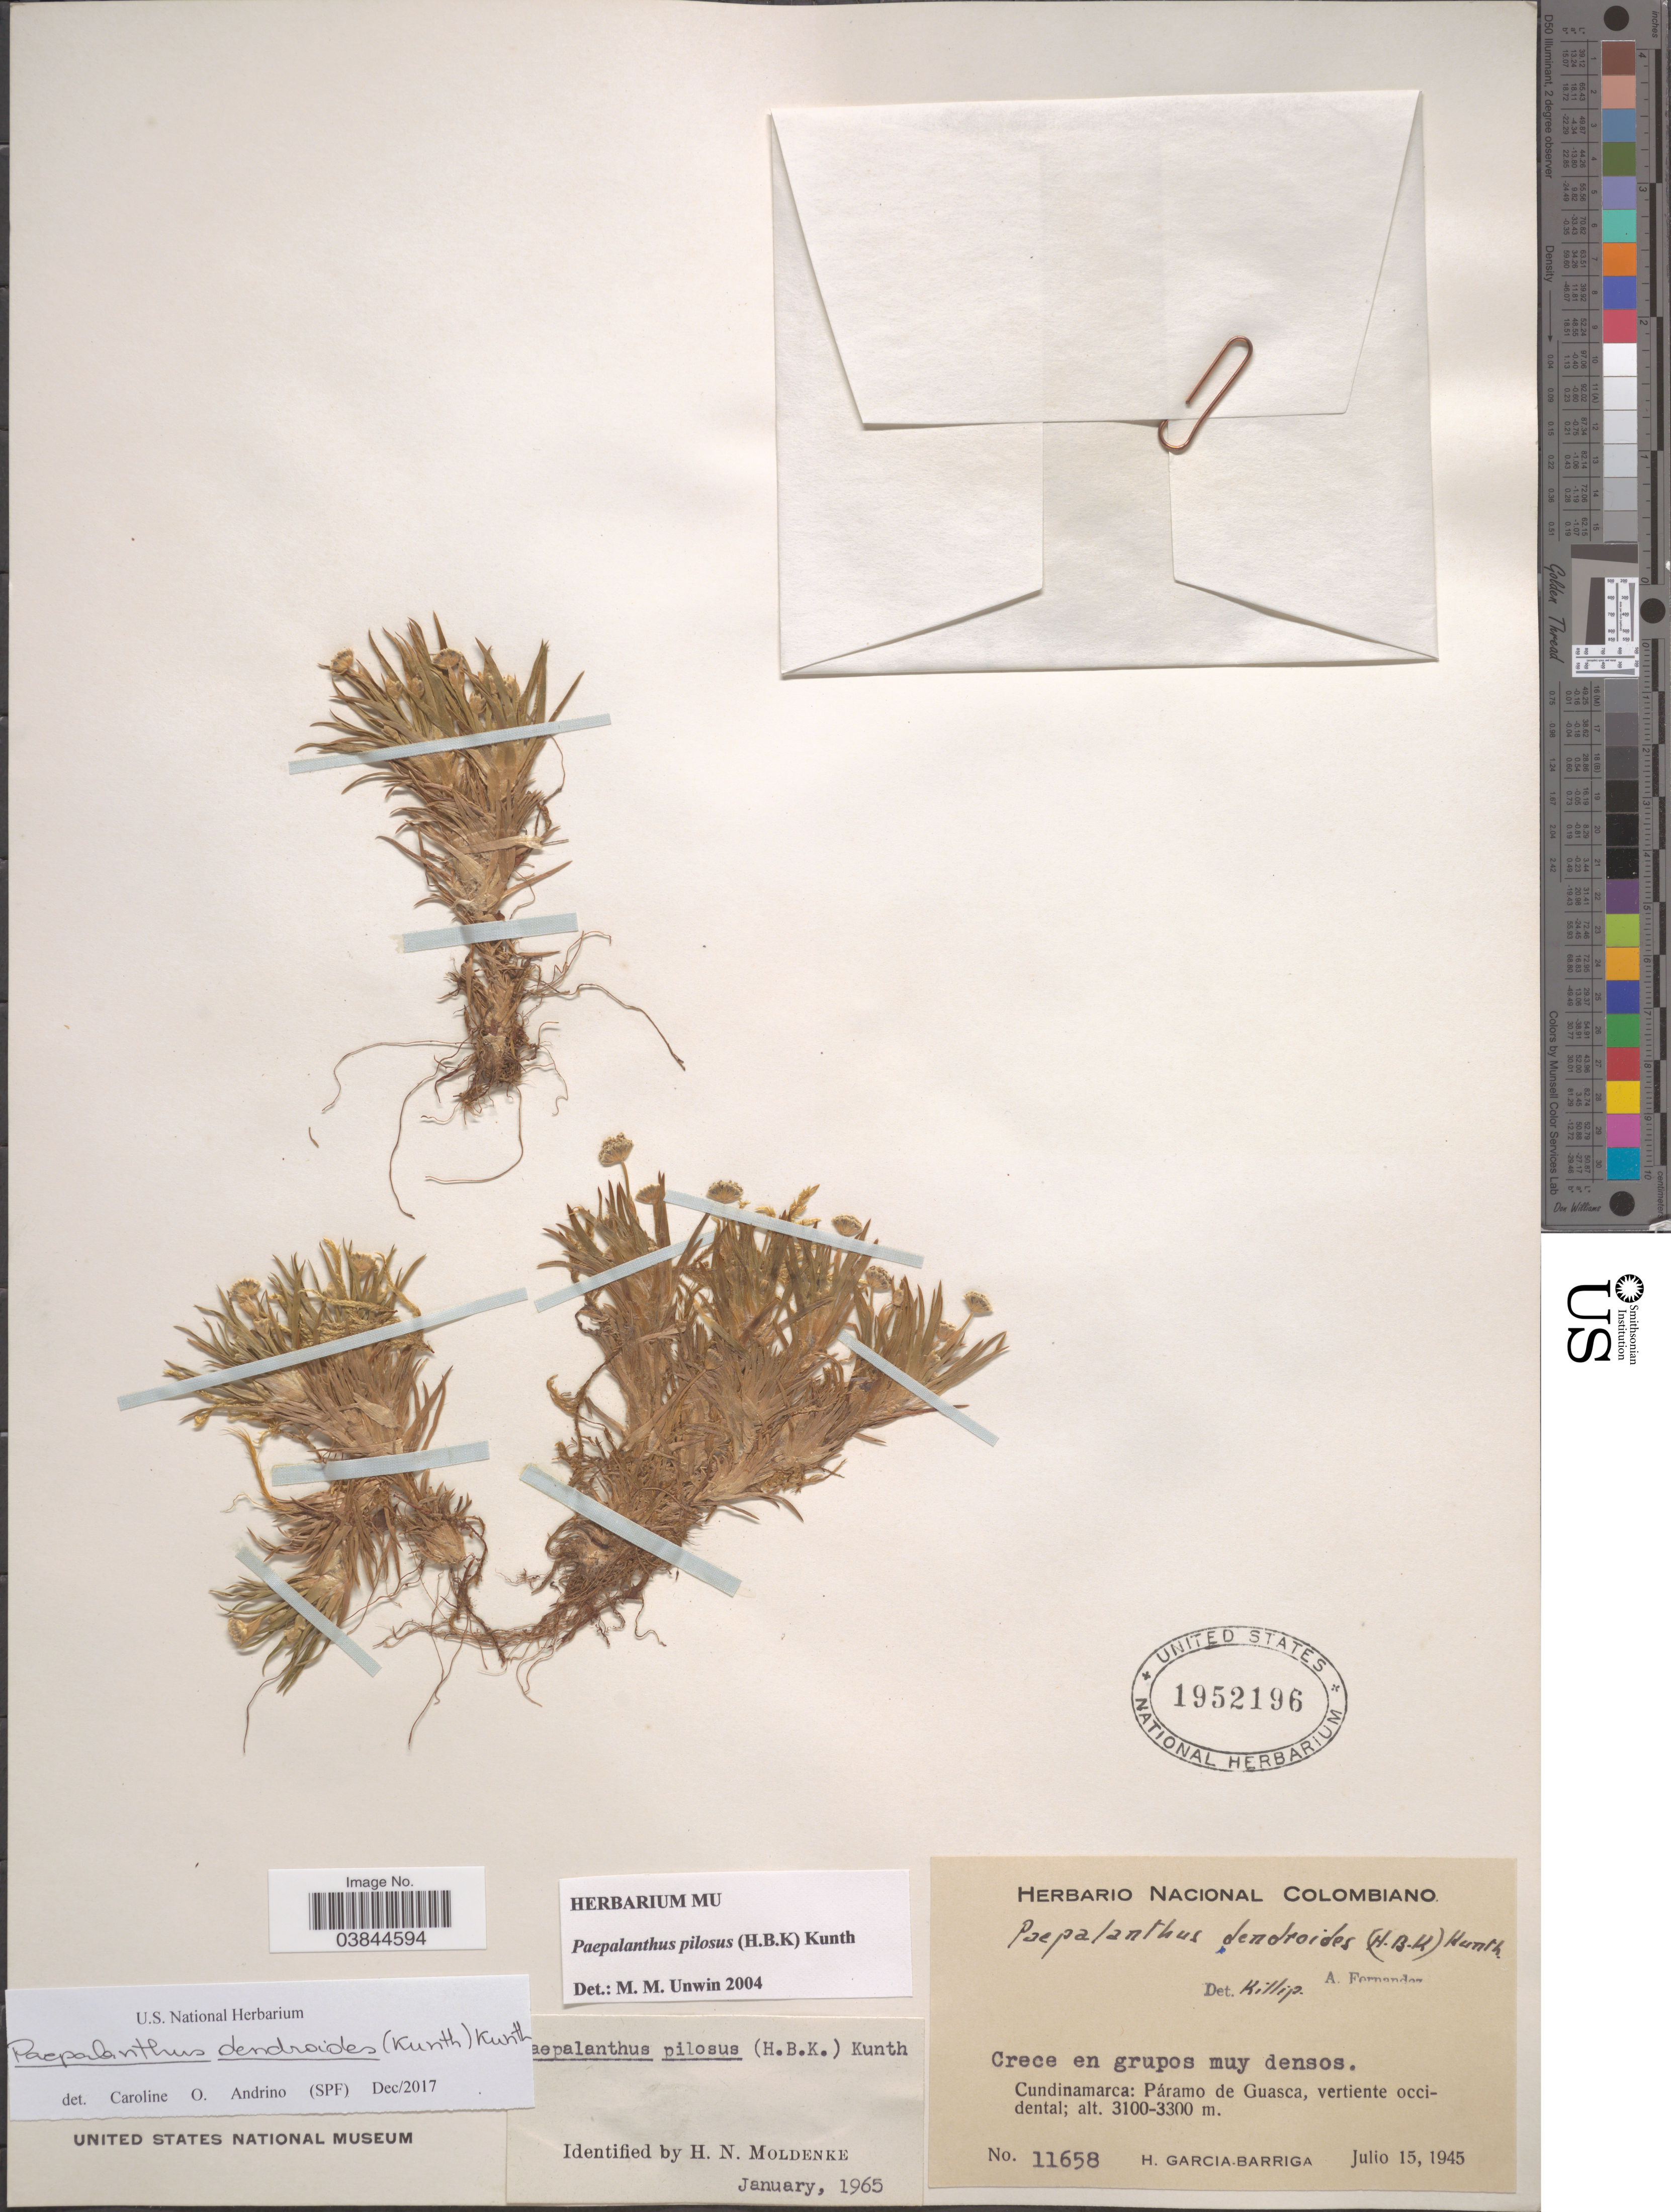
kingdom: Plantae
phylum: Tracheophyta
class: Liliopsida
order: Poales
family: Eriocaulaceae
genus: Paepalanthus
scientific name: Paepalanthus dendroides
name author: (Kunth) Kunth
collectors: H. García Barriga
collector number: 11658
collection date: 1945-07-15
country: Colombia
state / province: Cundinamarca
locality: Páramo de Guasca, vertiente occidental.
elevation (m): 3100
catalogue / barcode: US 1952196